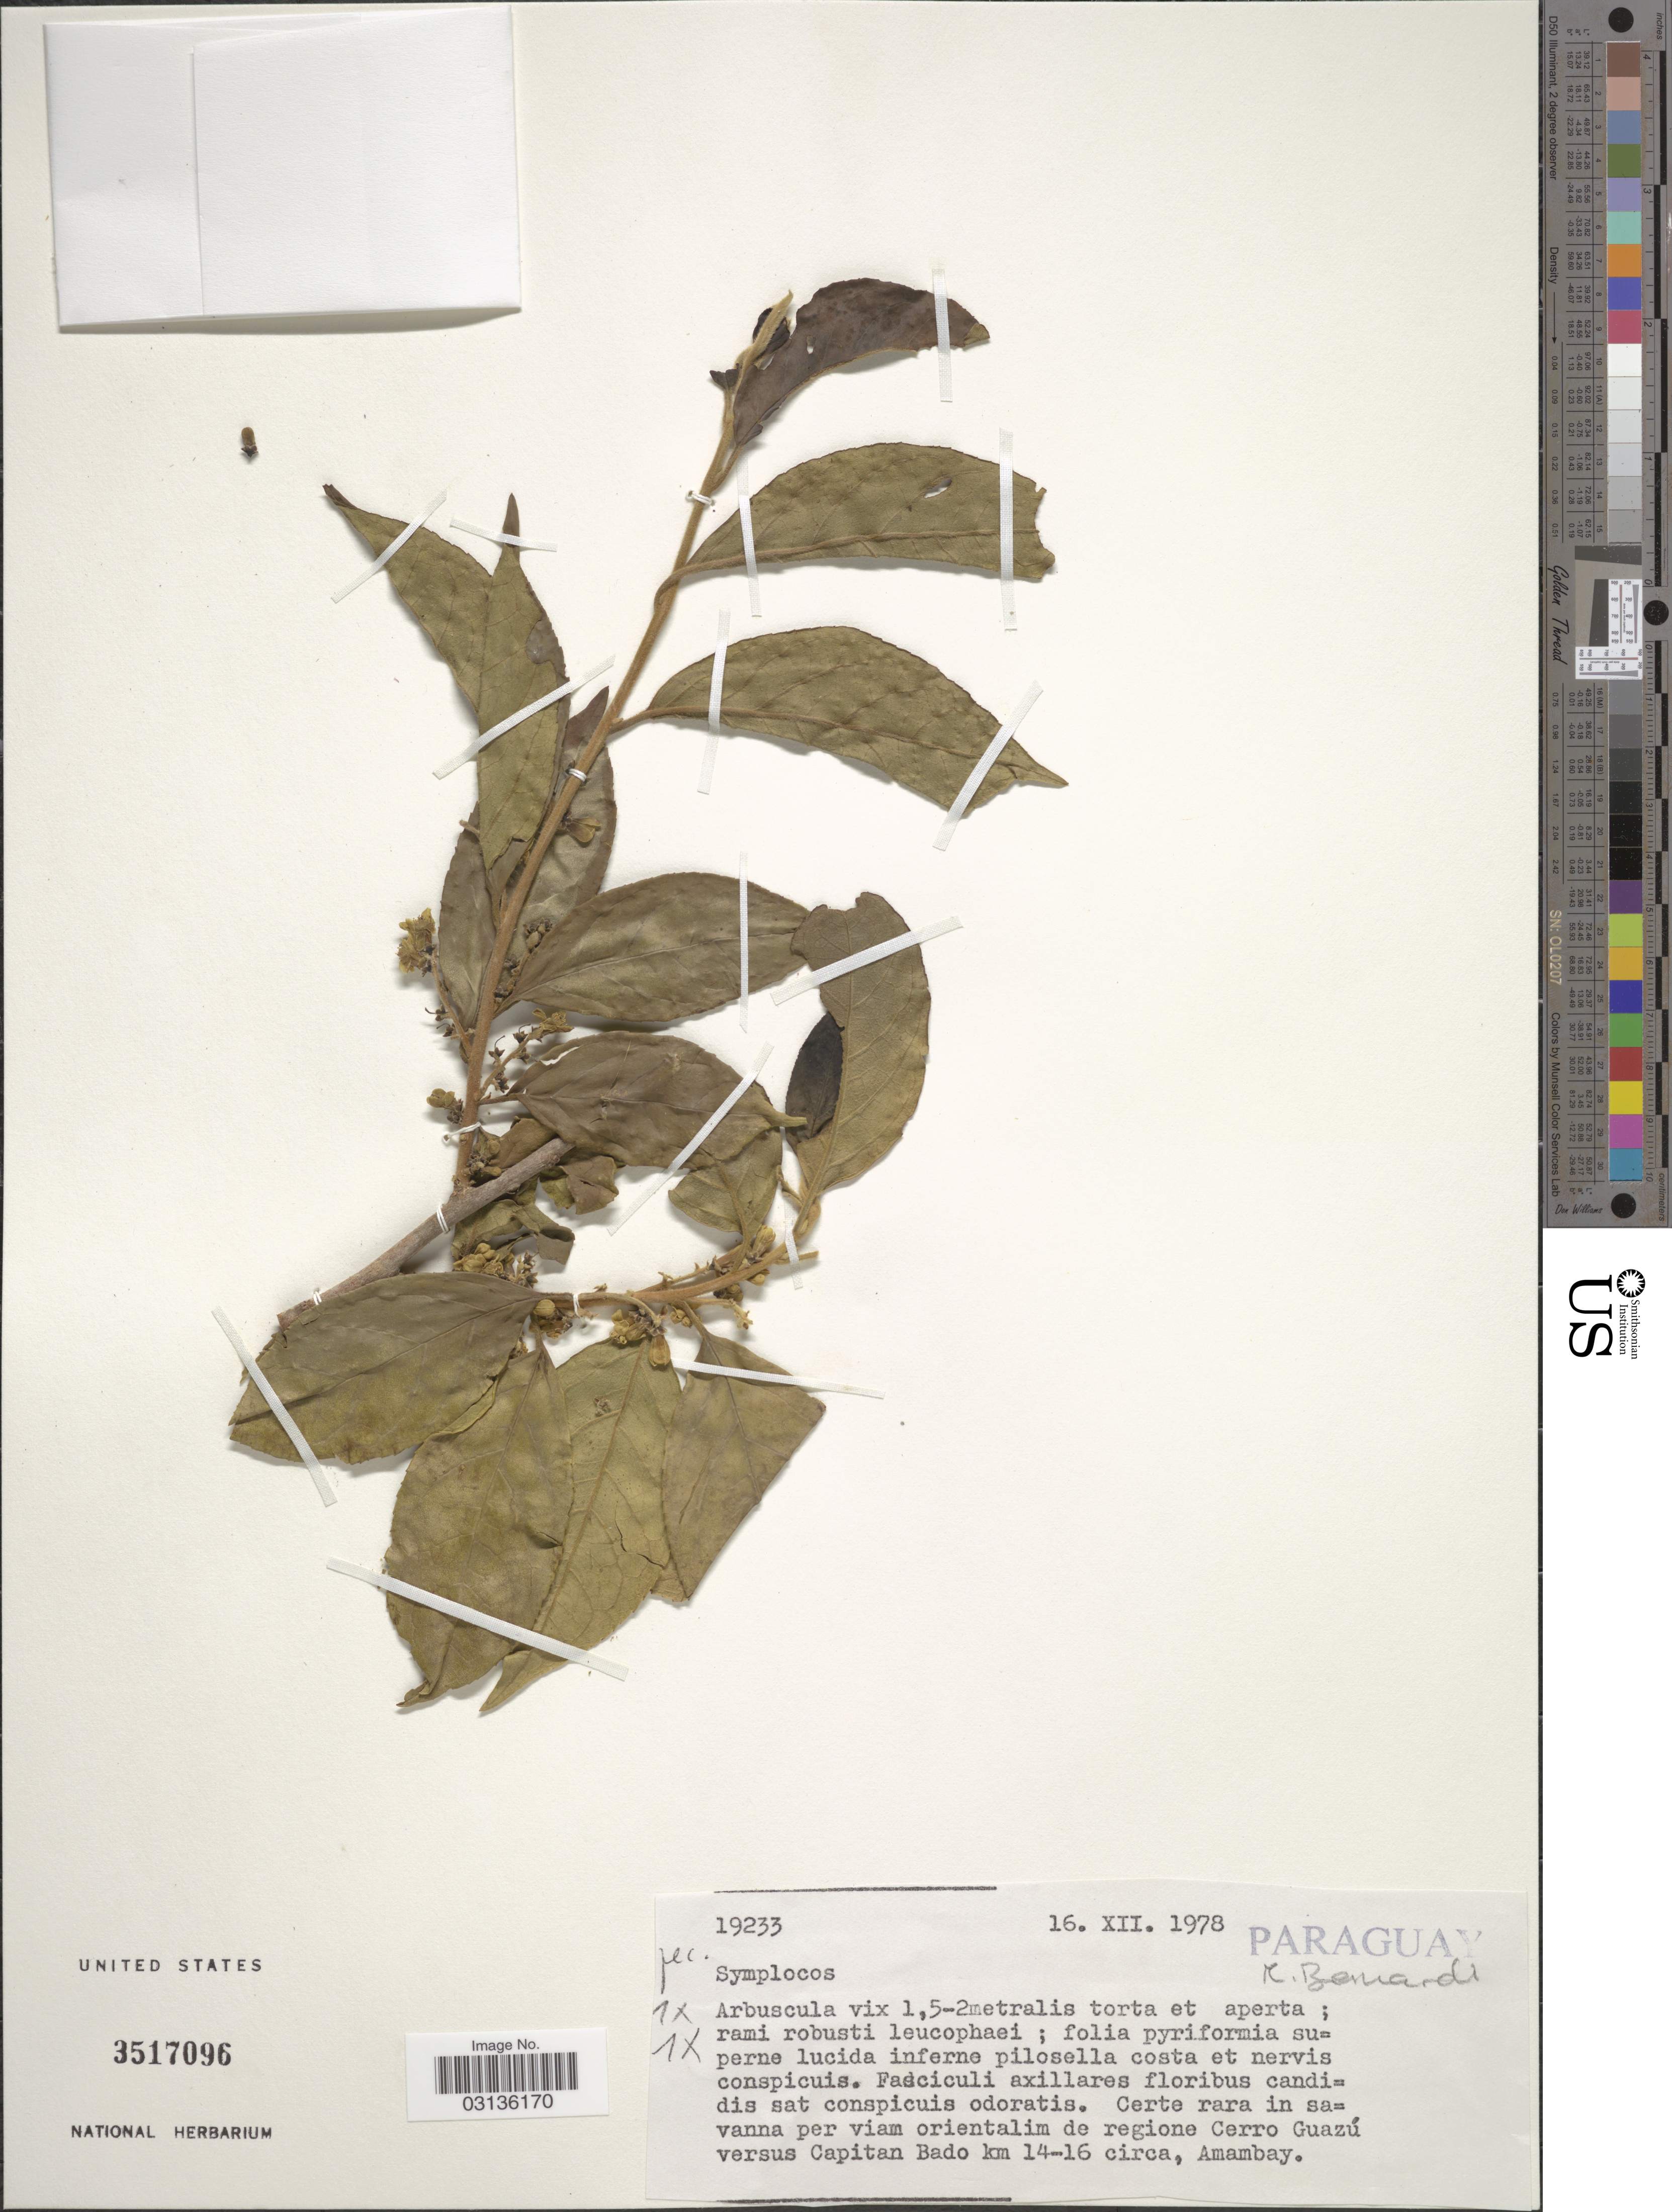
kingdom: Plantae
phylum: Tracheophyta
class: Magnoliopsida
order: Ericales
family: Symplocaceae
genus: Symplocos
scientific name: Symplocos sp.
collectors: M. Bernardi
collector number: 19233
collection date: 1978-12-16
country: Paraguay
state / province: Amambay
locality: Certe rara in savanna per viam orientalim de regione Cerro Guazú versus Capitan Bado km 14-16 circa, Amambay.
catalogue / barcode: US 3517096